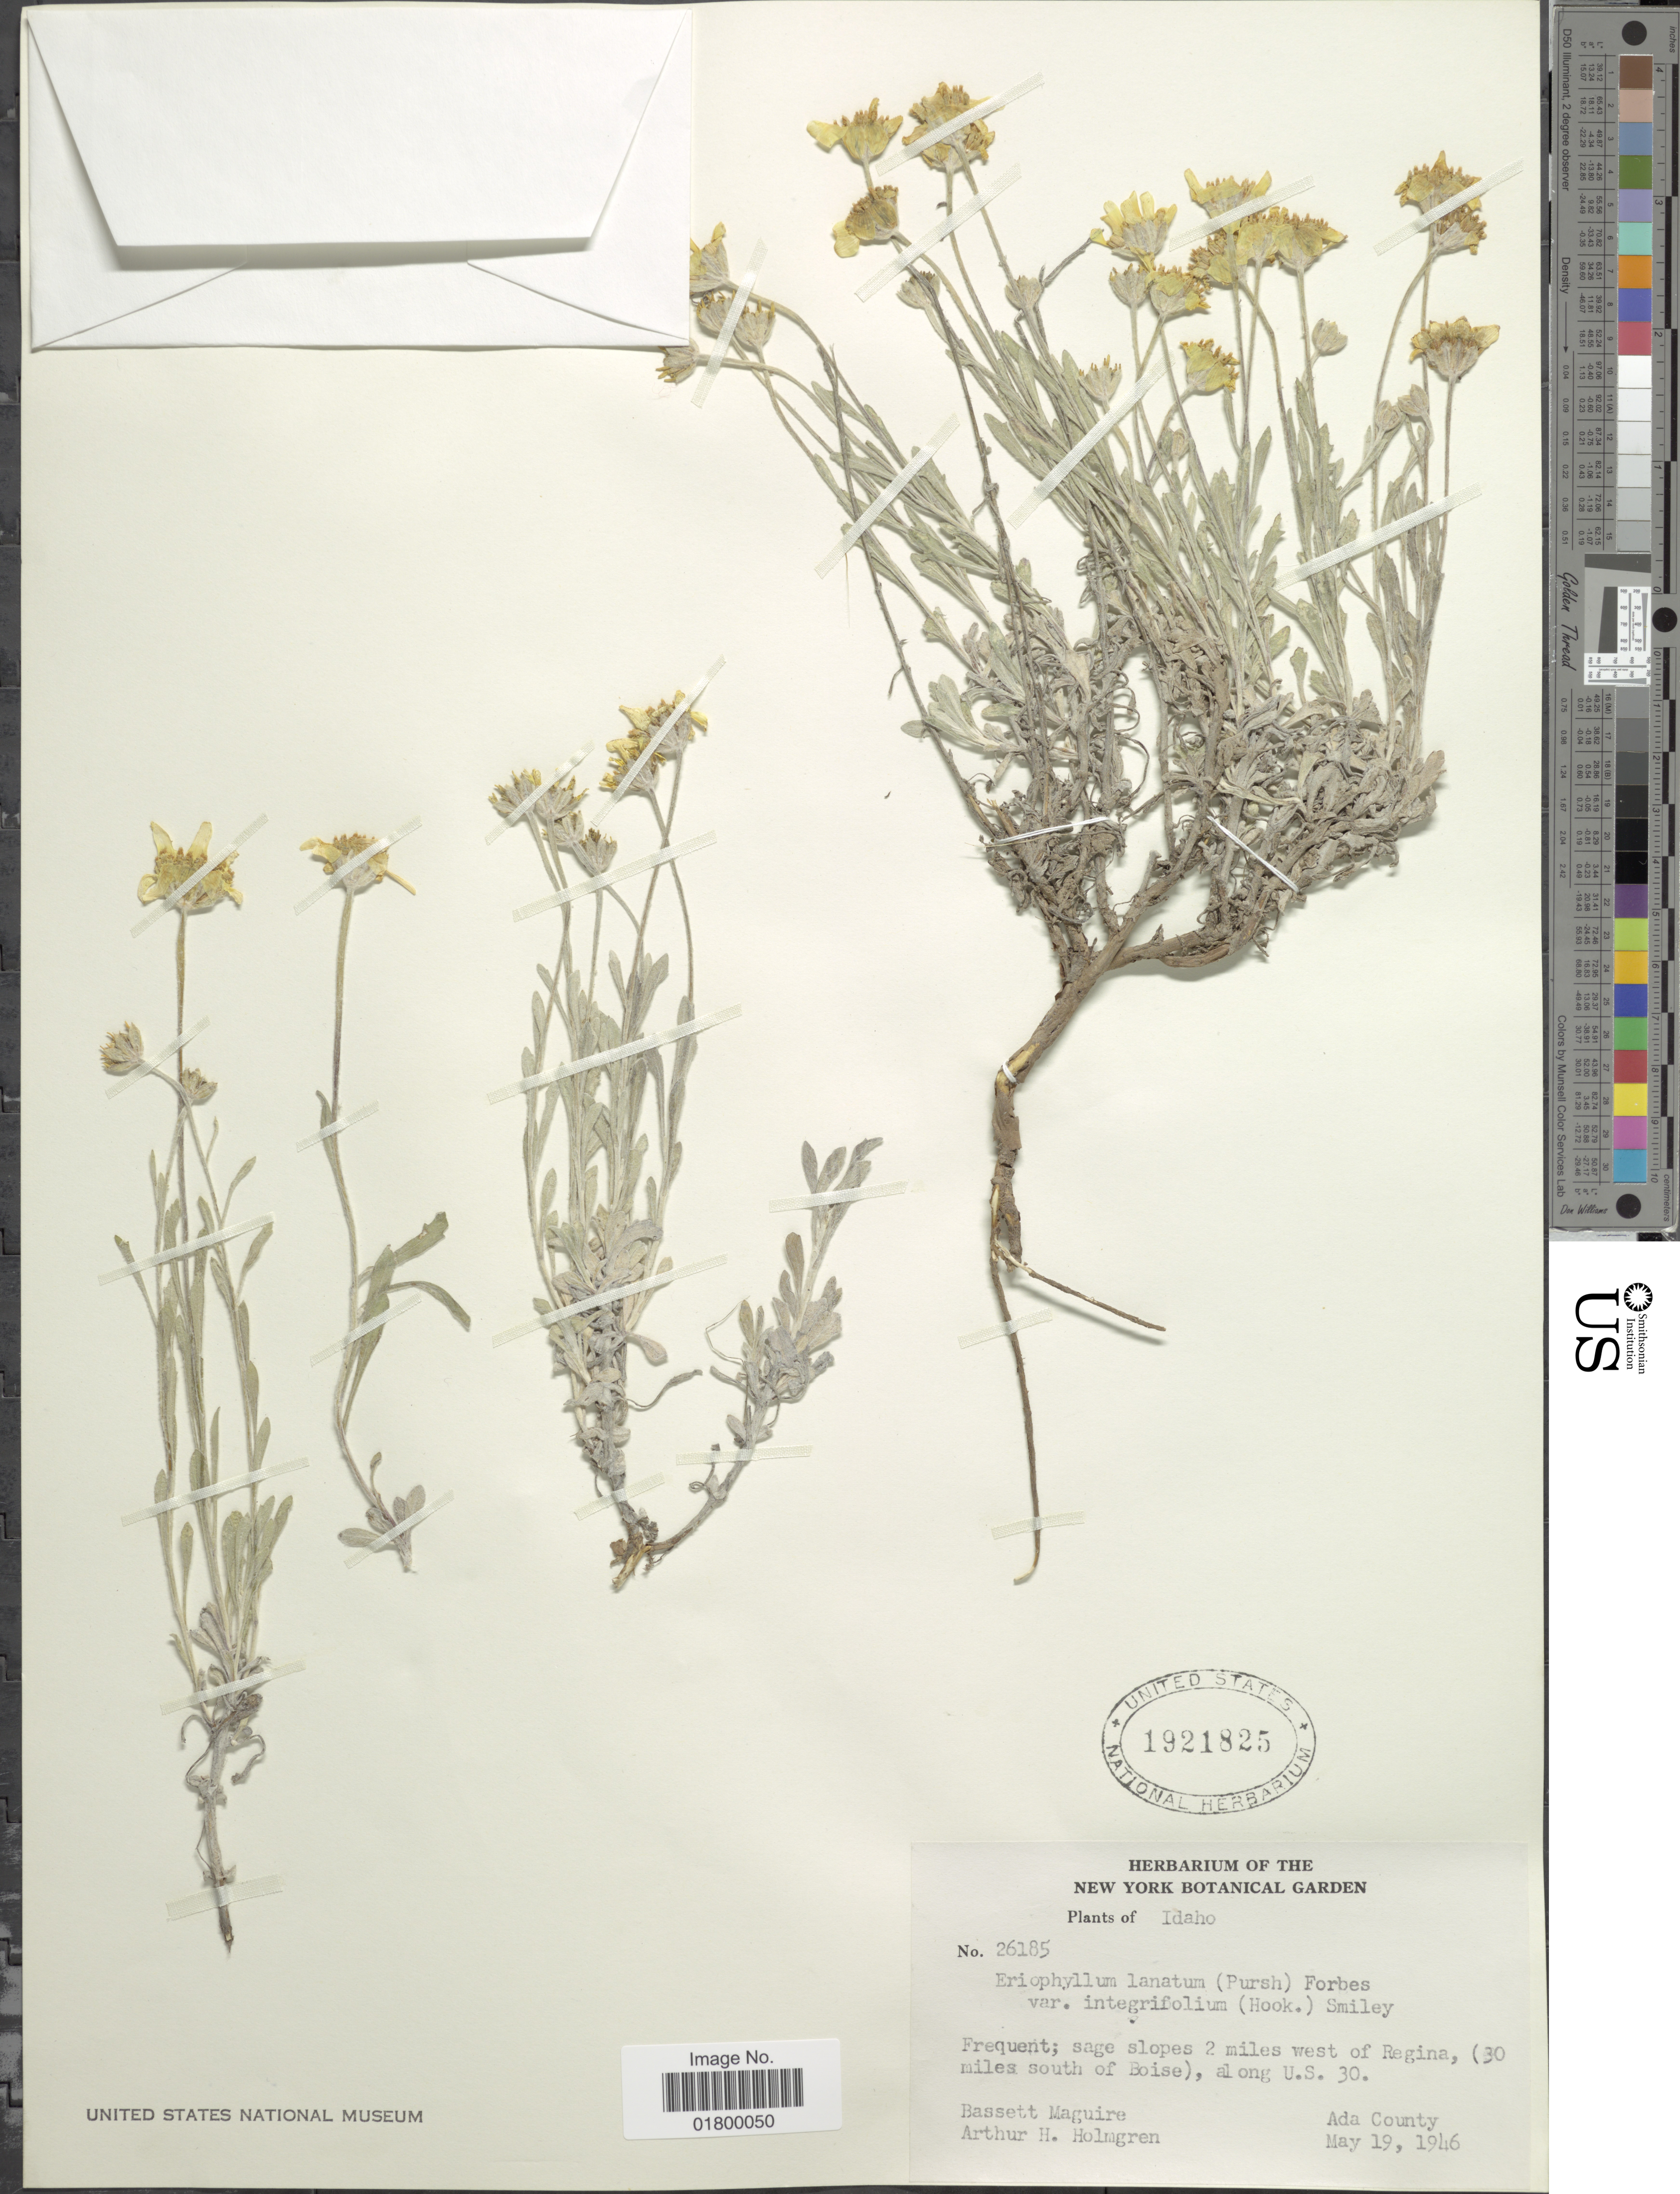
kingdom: Plantae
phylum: Tracheophyta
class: Magnoliopsida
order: Asterales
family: Asteraceae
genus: Eriophyllum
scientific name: Eriophyllum integrifolium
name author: (Hook.) Greene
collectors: B. Maguire & A. H. Holmgren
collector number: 26185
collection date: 1946-05-19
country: United States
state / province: Idaho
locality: Sage slopes 2 miles west of Regina, (30 miles south of Boise), along U. S. 30, Ada County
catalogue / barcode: US 1921825